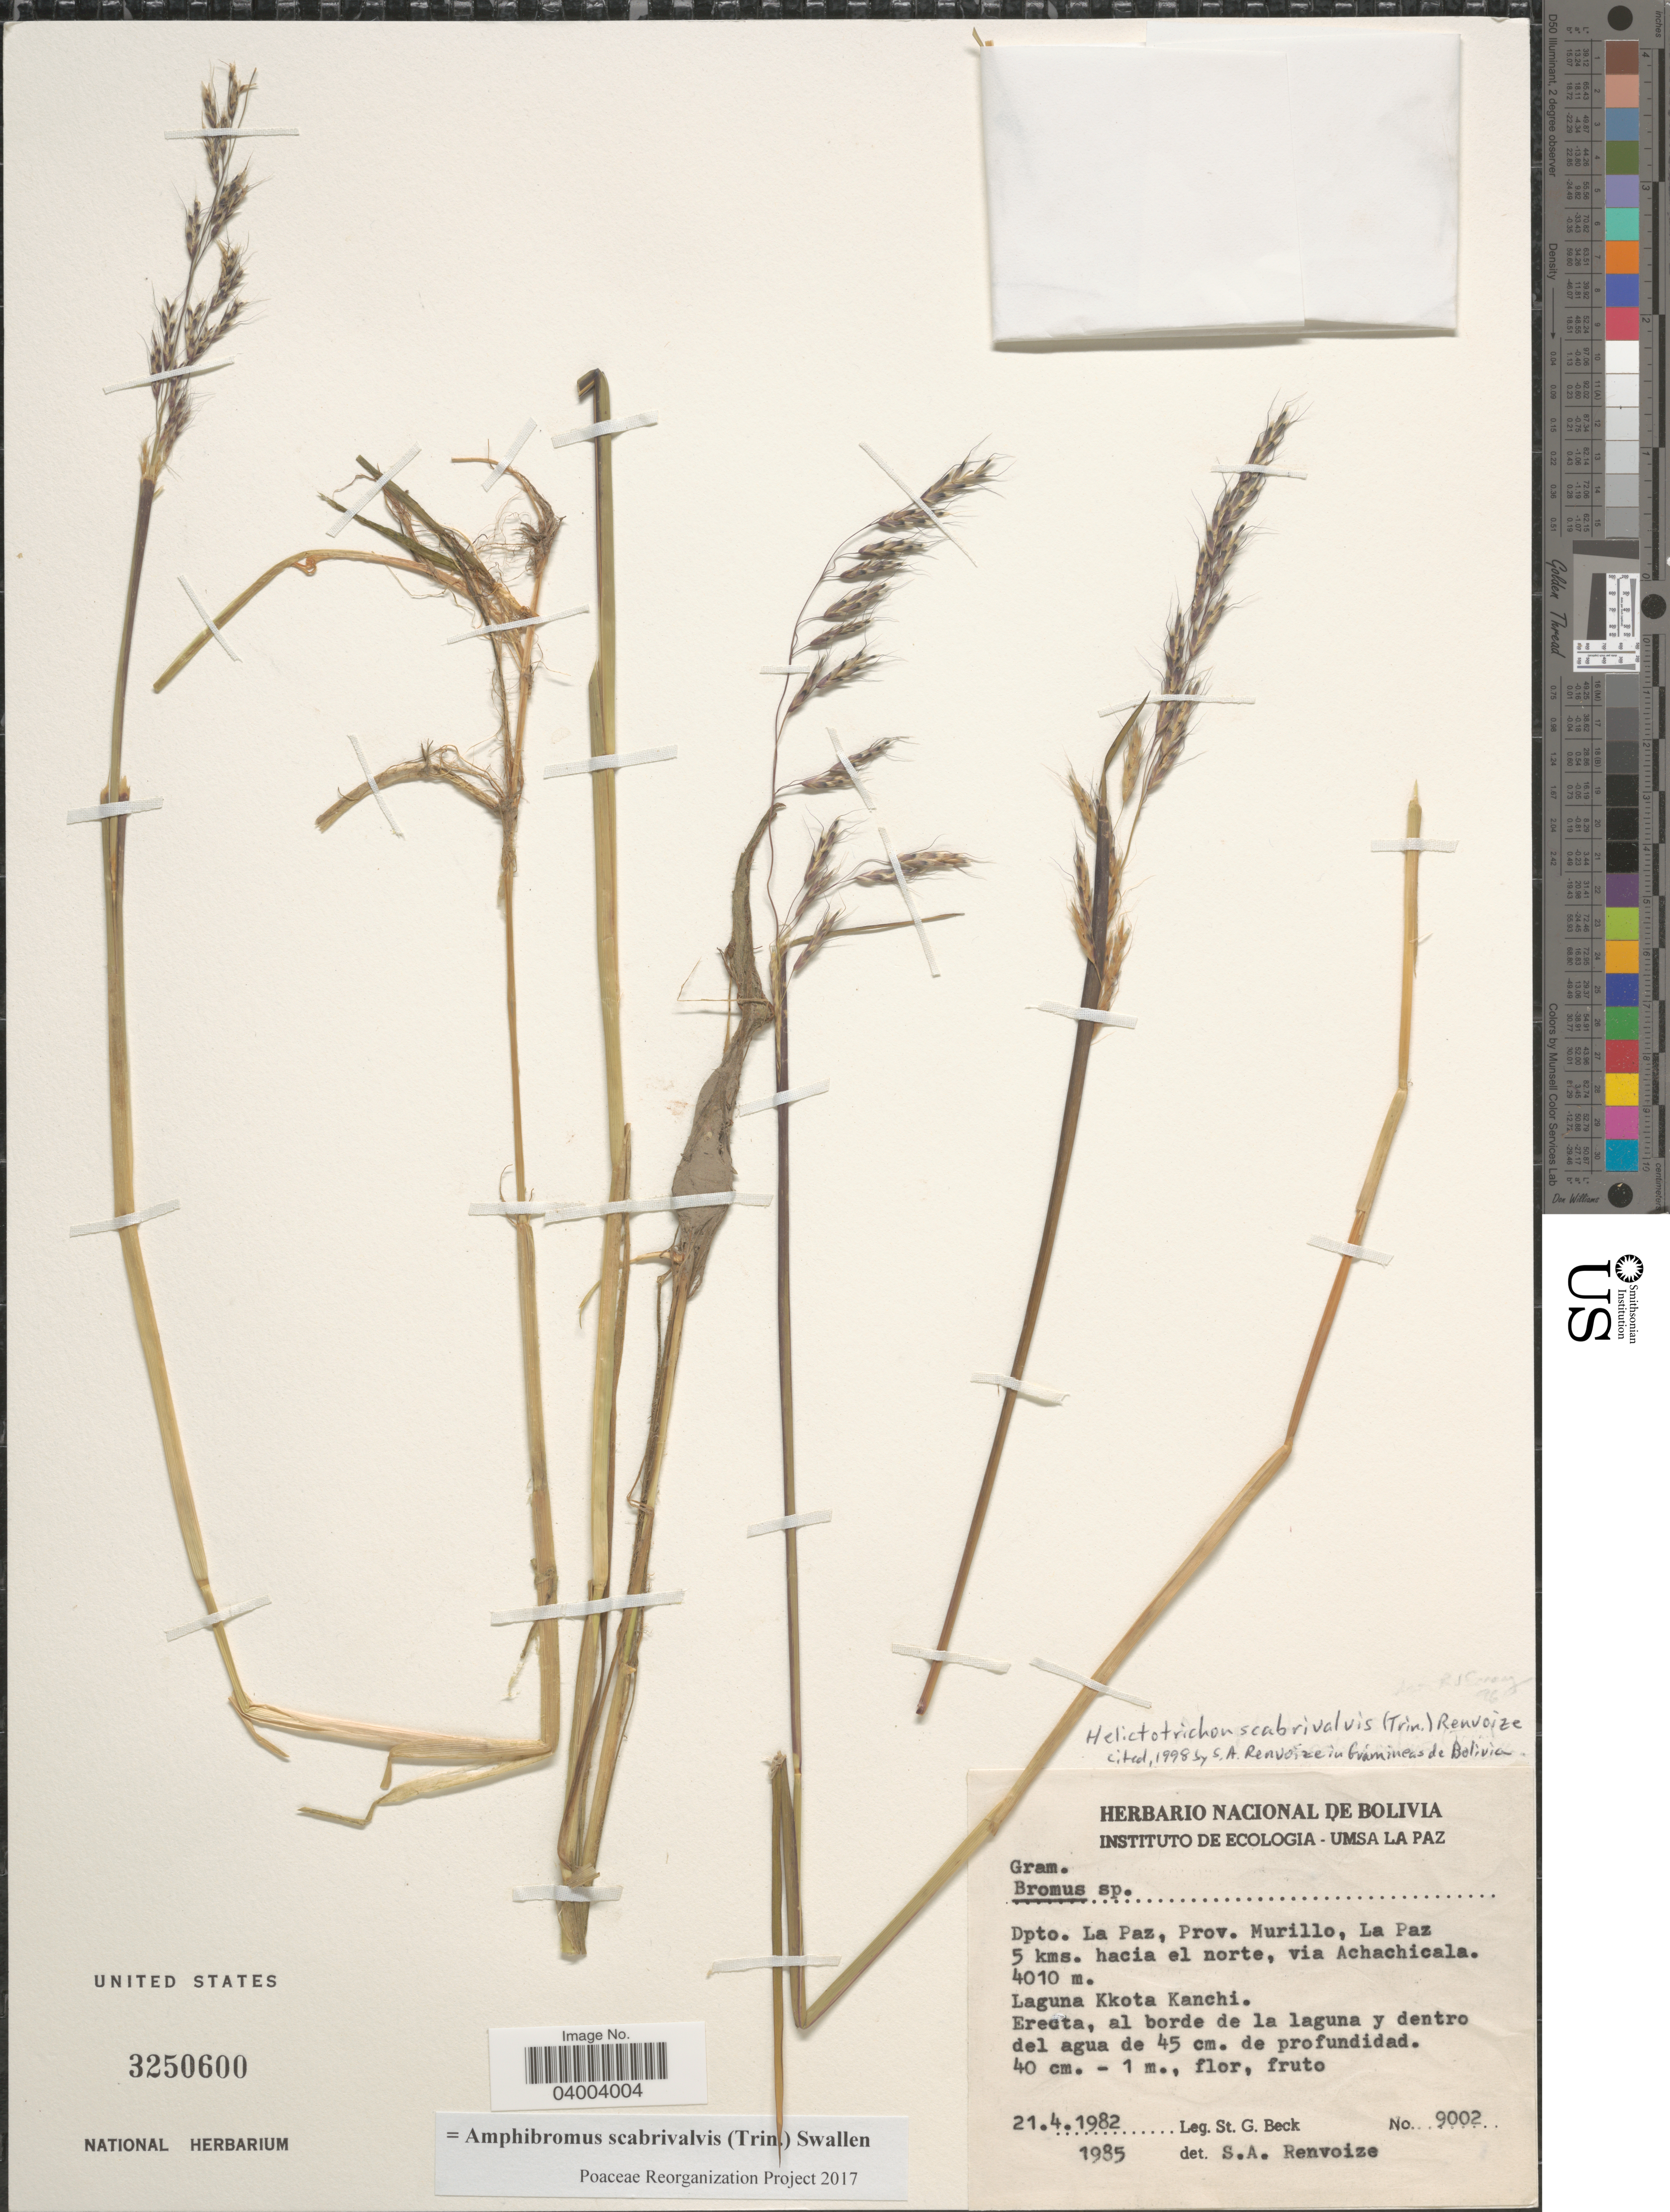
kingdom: Plantae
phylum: Tracheophyta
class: Liliopsida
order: Poales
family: Poaceae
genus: Amphibromus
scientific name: Amphibromus scabrivalvis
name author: (Trin.) Swallen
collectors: S. G. Beck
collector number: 9002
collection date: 1982-04-21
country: Bolivia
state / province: La Paz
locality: Dpto. La Paz, Prov. Murillo, La Paz 5 kms. hacia el norte, via Achachicala. Laguna Kkota Kanchi.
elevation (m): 4010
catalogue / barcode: US 3250600